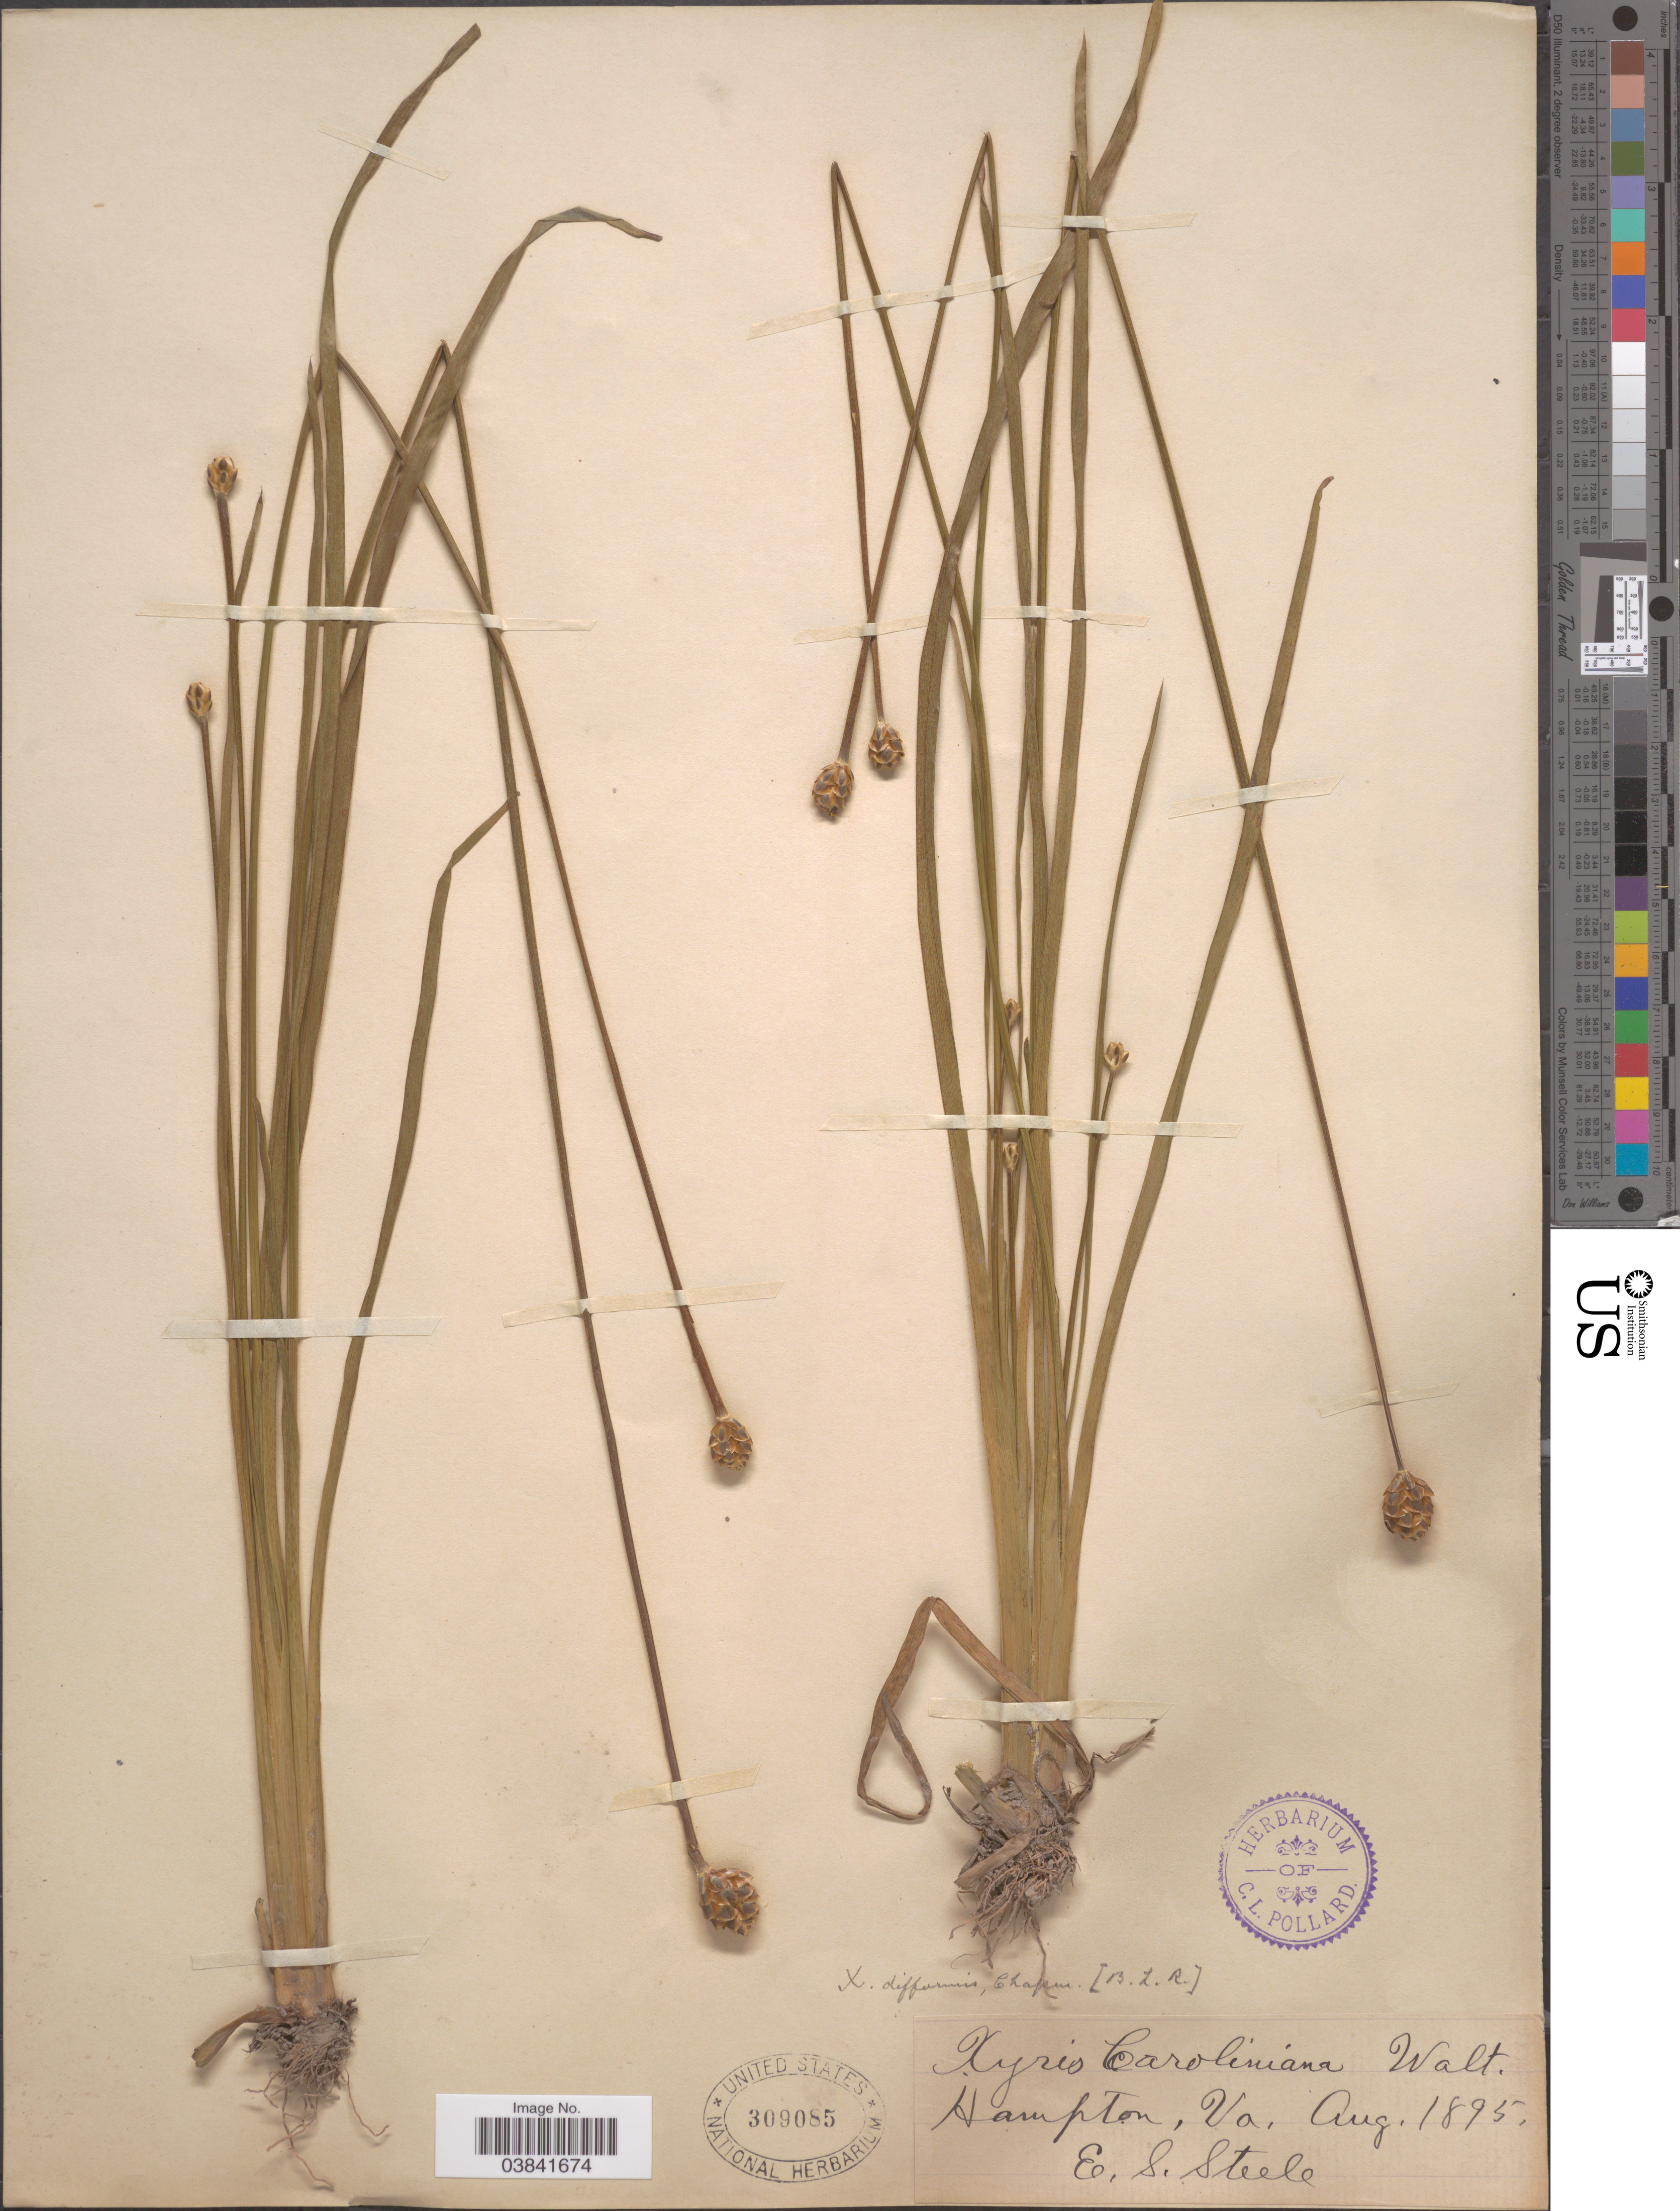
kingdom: Plantae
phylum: Tracheophyta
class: Liliopsida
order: Poales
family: Xyridaceae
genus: Xyris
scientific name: Xyris jupicai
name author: Rich.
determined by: Strong, Mark T., (BOT), Smithsonian Institution - National Museum of Natural History (UNITED STATES)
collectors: E. Steele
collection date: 1895-08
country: United States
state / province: Virginia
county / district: City of Hampton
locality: Hampton.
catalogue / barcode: US 309085